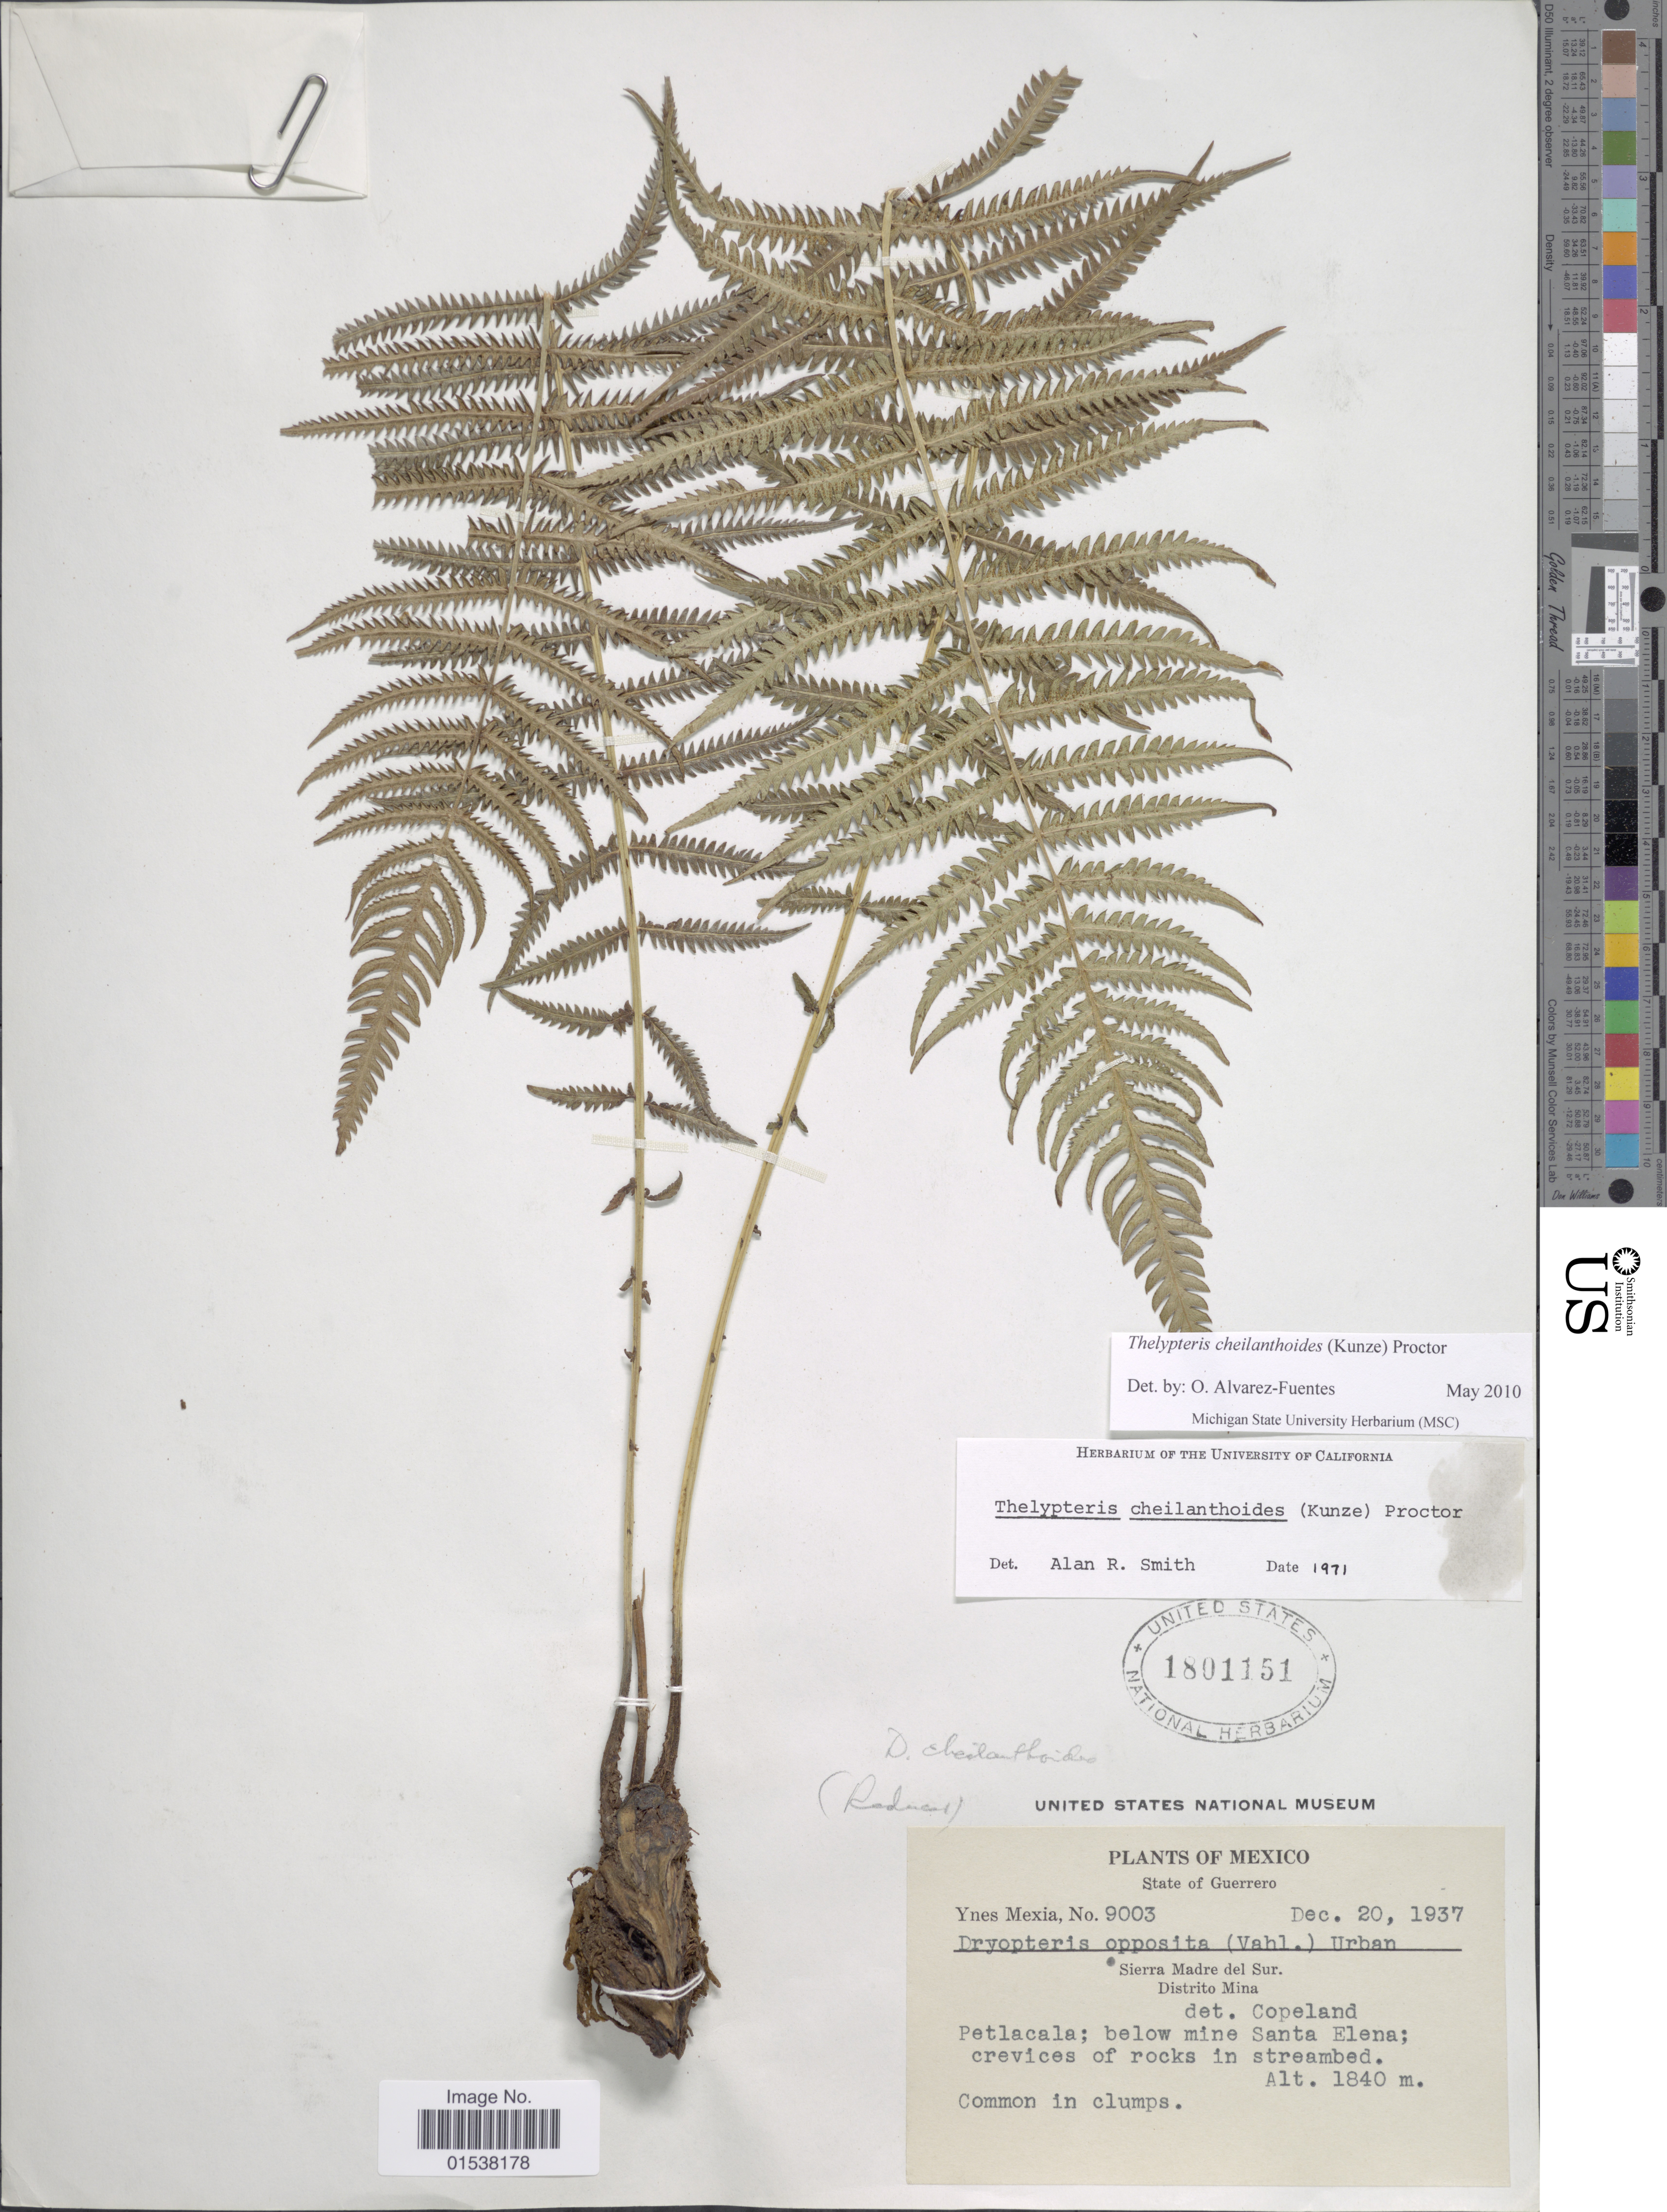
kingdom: Plantae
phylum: Tracheophyta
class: Polypodiopsida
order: Polypodiales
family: Thelypteridaceae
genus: Amauropelta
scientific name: Amauropelta cheilanthoides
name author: (Kunze) Á. Löve & D. Löve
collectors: Y. Mexia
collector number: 9003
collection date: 1937-12-20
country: Mexico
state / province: Guerrero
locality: State of Guerrero, Sierra Madre del Sur, Distrito Mina, Petlacala; below mine Santa Elena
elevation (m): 1840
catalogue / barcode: US 1801151